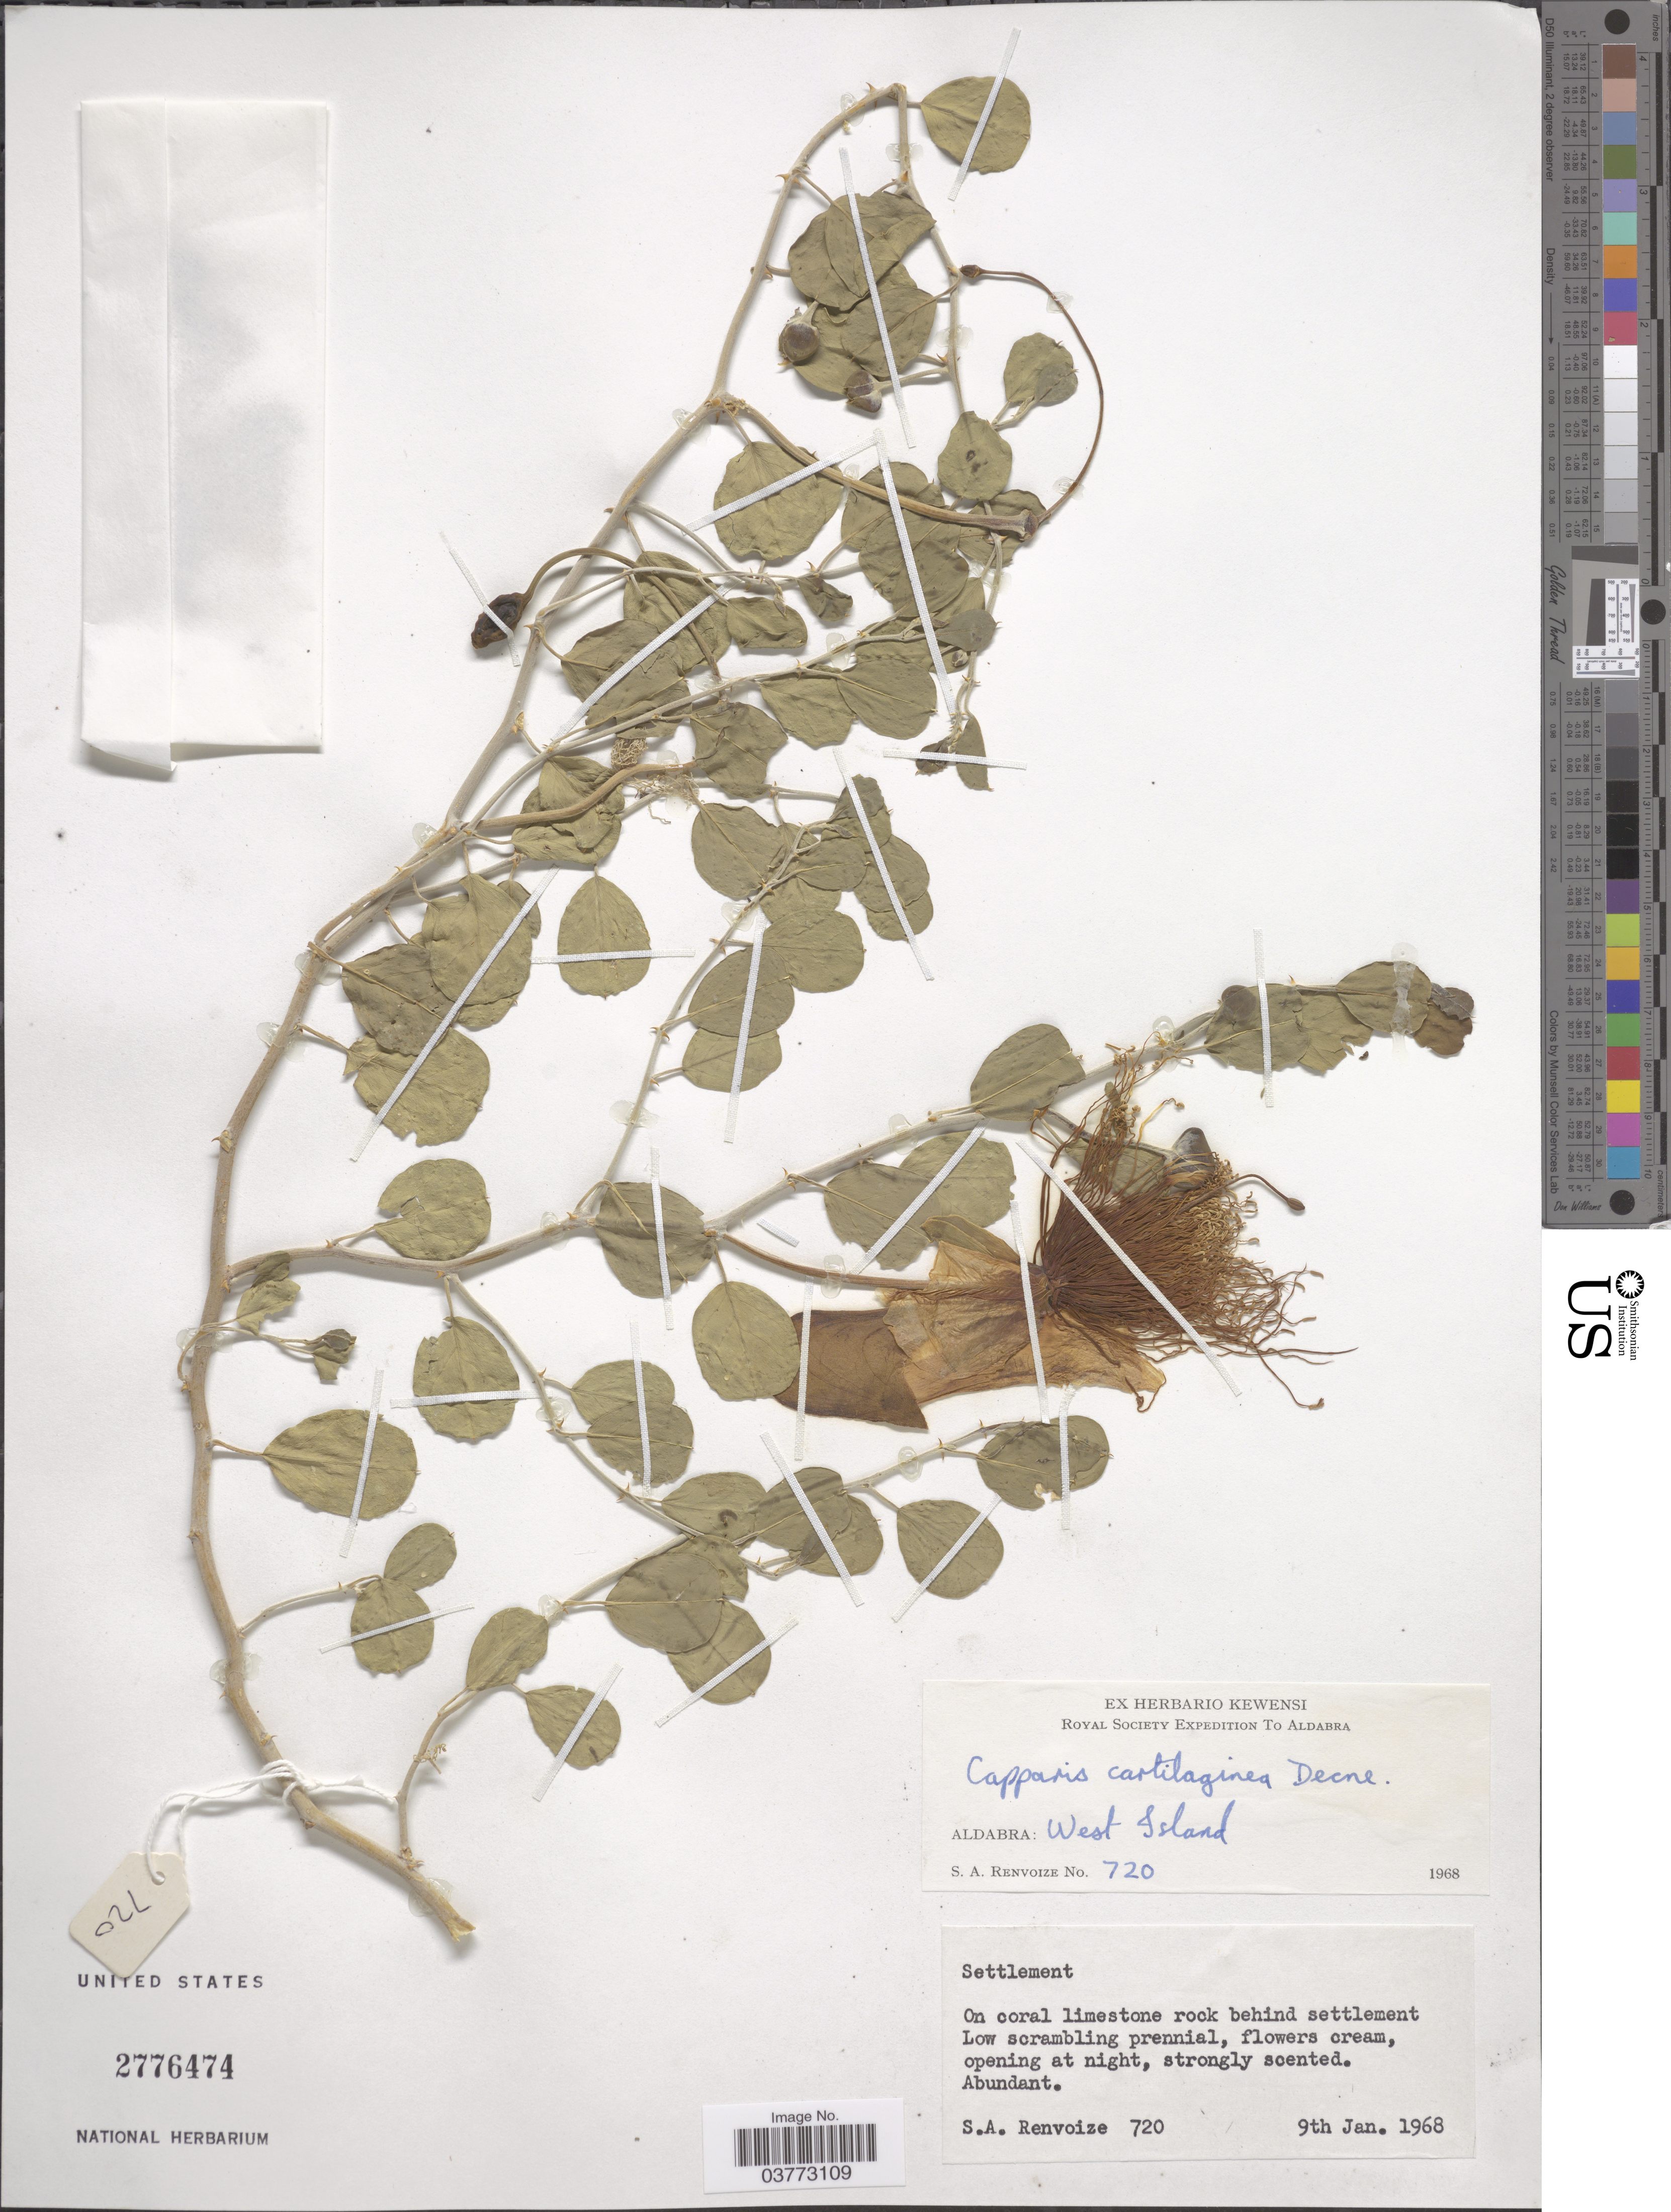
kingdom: Plantae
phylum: Tracheophyta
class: Magnoliopsida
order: Brassicales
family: Capparaceae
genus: Capparis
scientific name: Capparis cartilaginea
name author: Decne.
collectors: S. A. Renvoize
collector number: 720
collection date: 1968-01-09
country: Seychelles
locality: Aldabra: West Island. Settlement.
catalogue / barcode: US 2776474